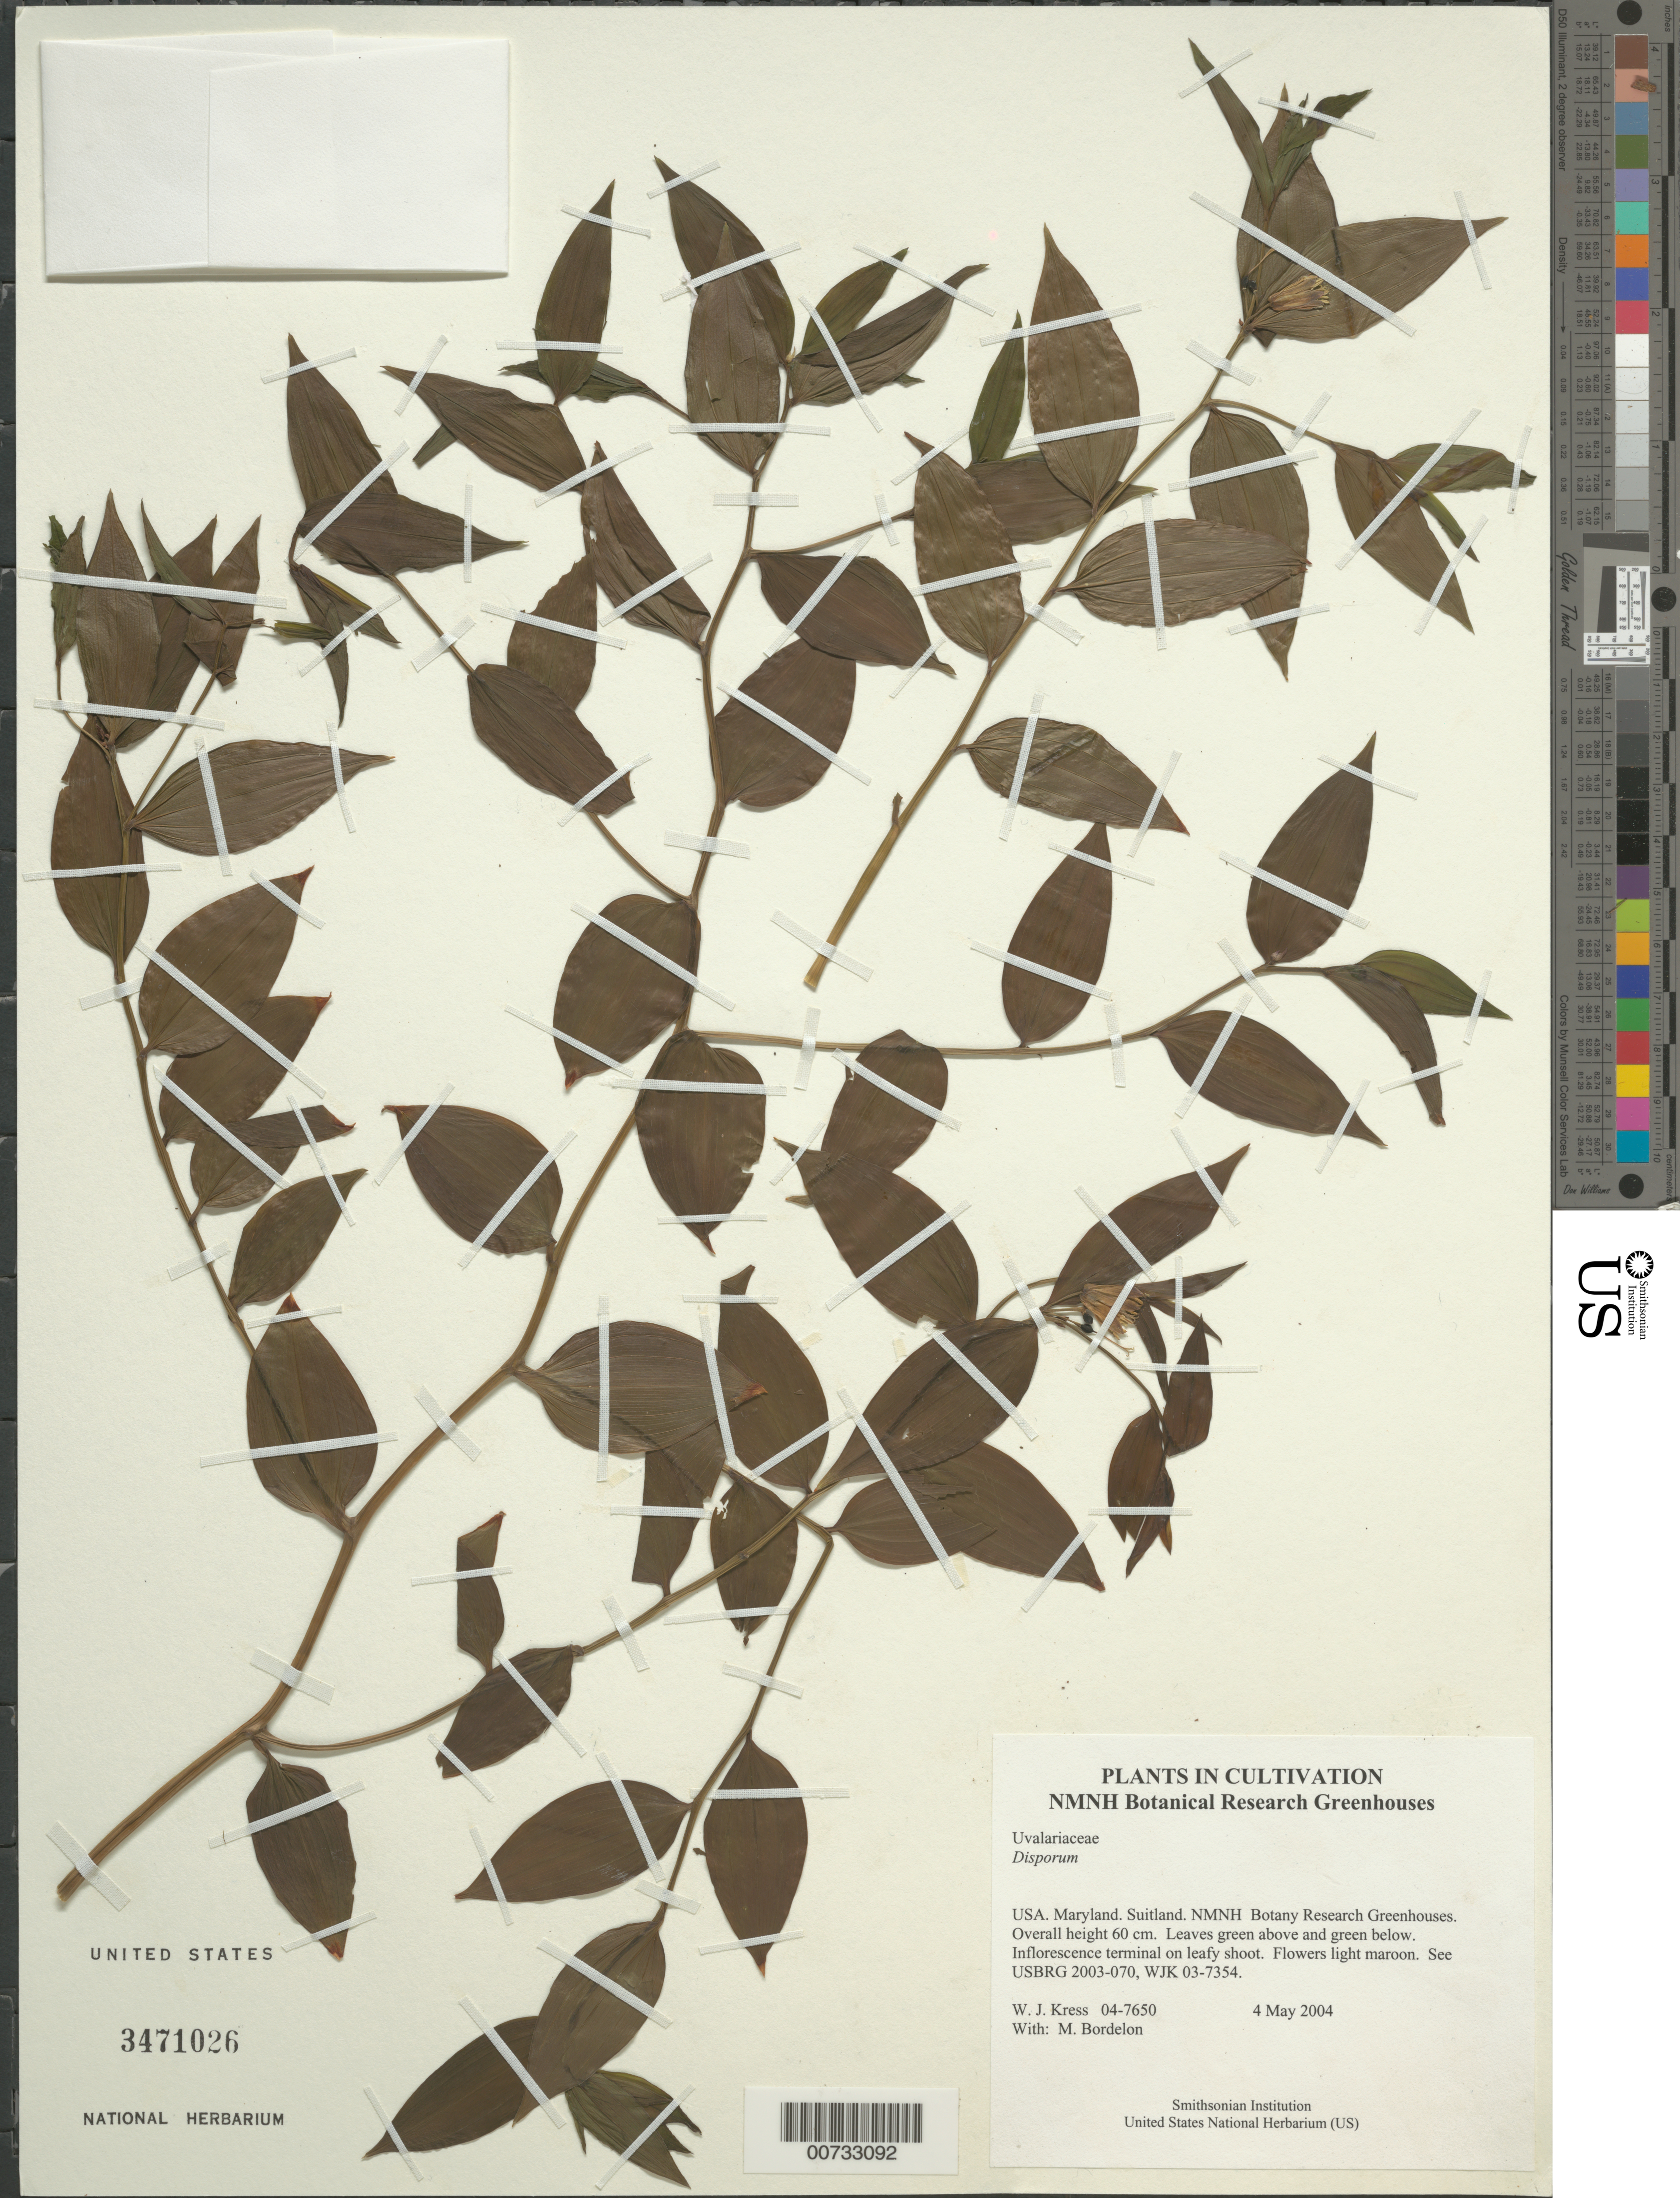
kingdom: Plantae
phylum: Tracheophyta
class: Liliopsida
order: Liliales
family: Colchicaceae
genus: Disporum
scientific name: Disporum sp.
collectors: W. J. Kress & M. Bordelon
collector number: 04-7650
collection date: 2004-05-04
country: United States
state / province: Maryland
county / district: Prince George's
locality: NMNH Botany Research Greenhouses. Suitland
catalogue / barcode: US 2805240